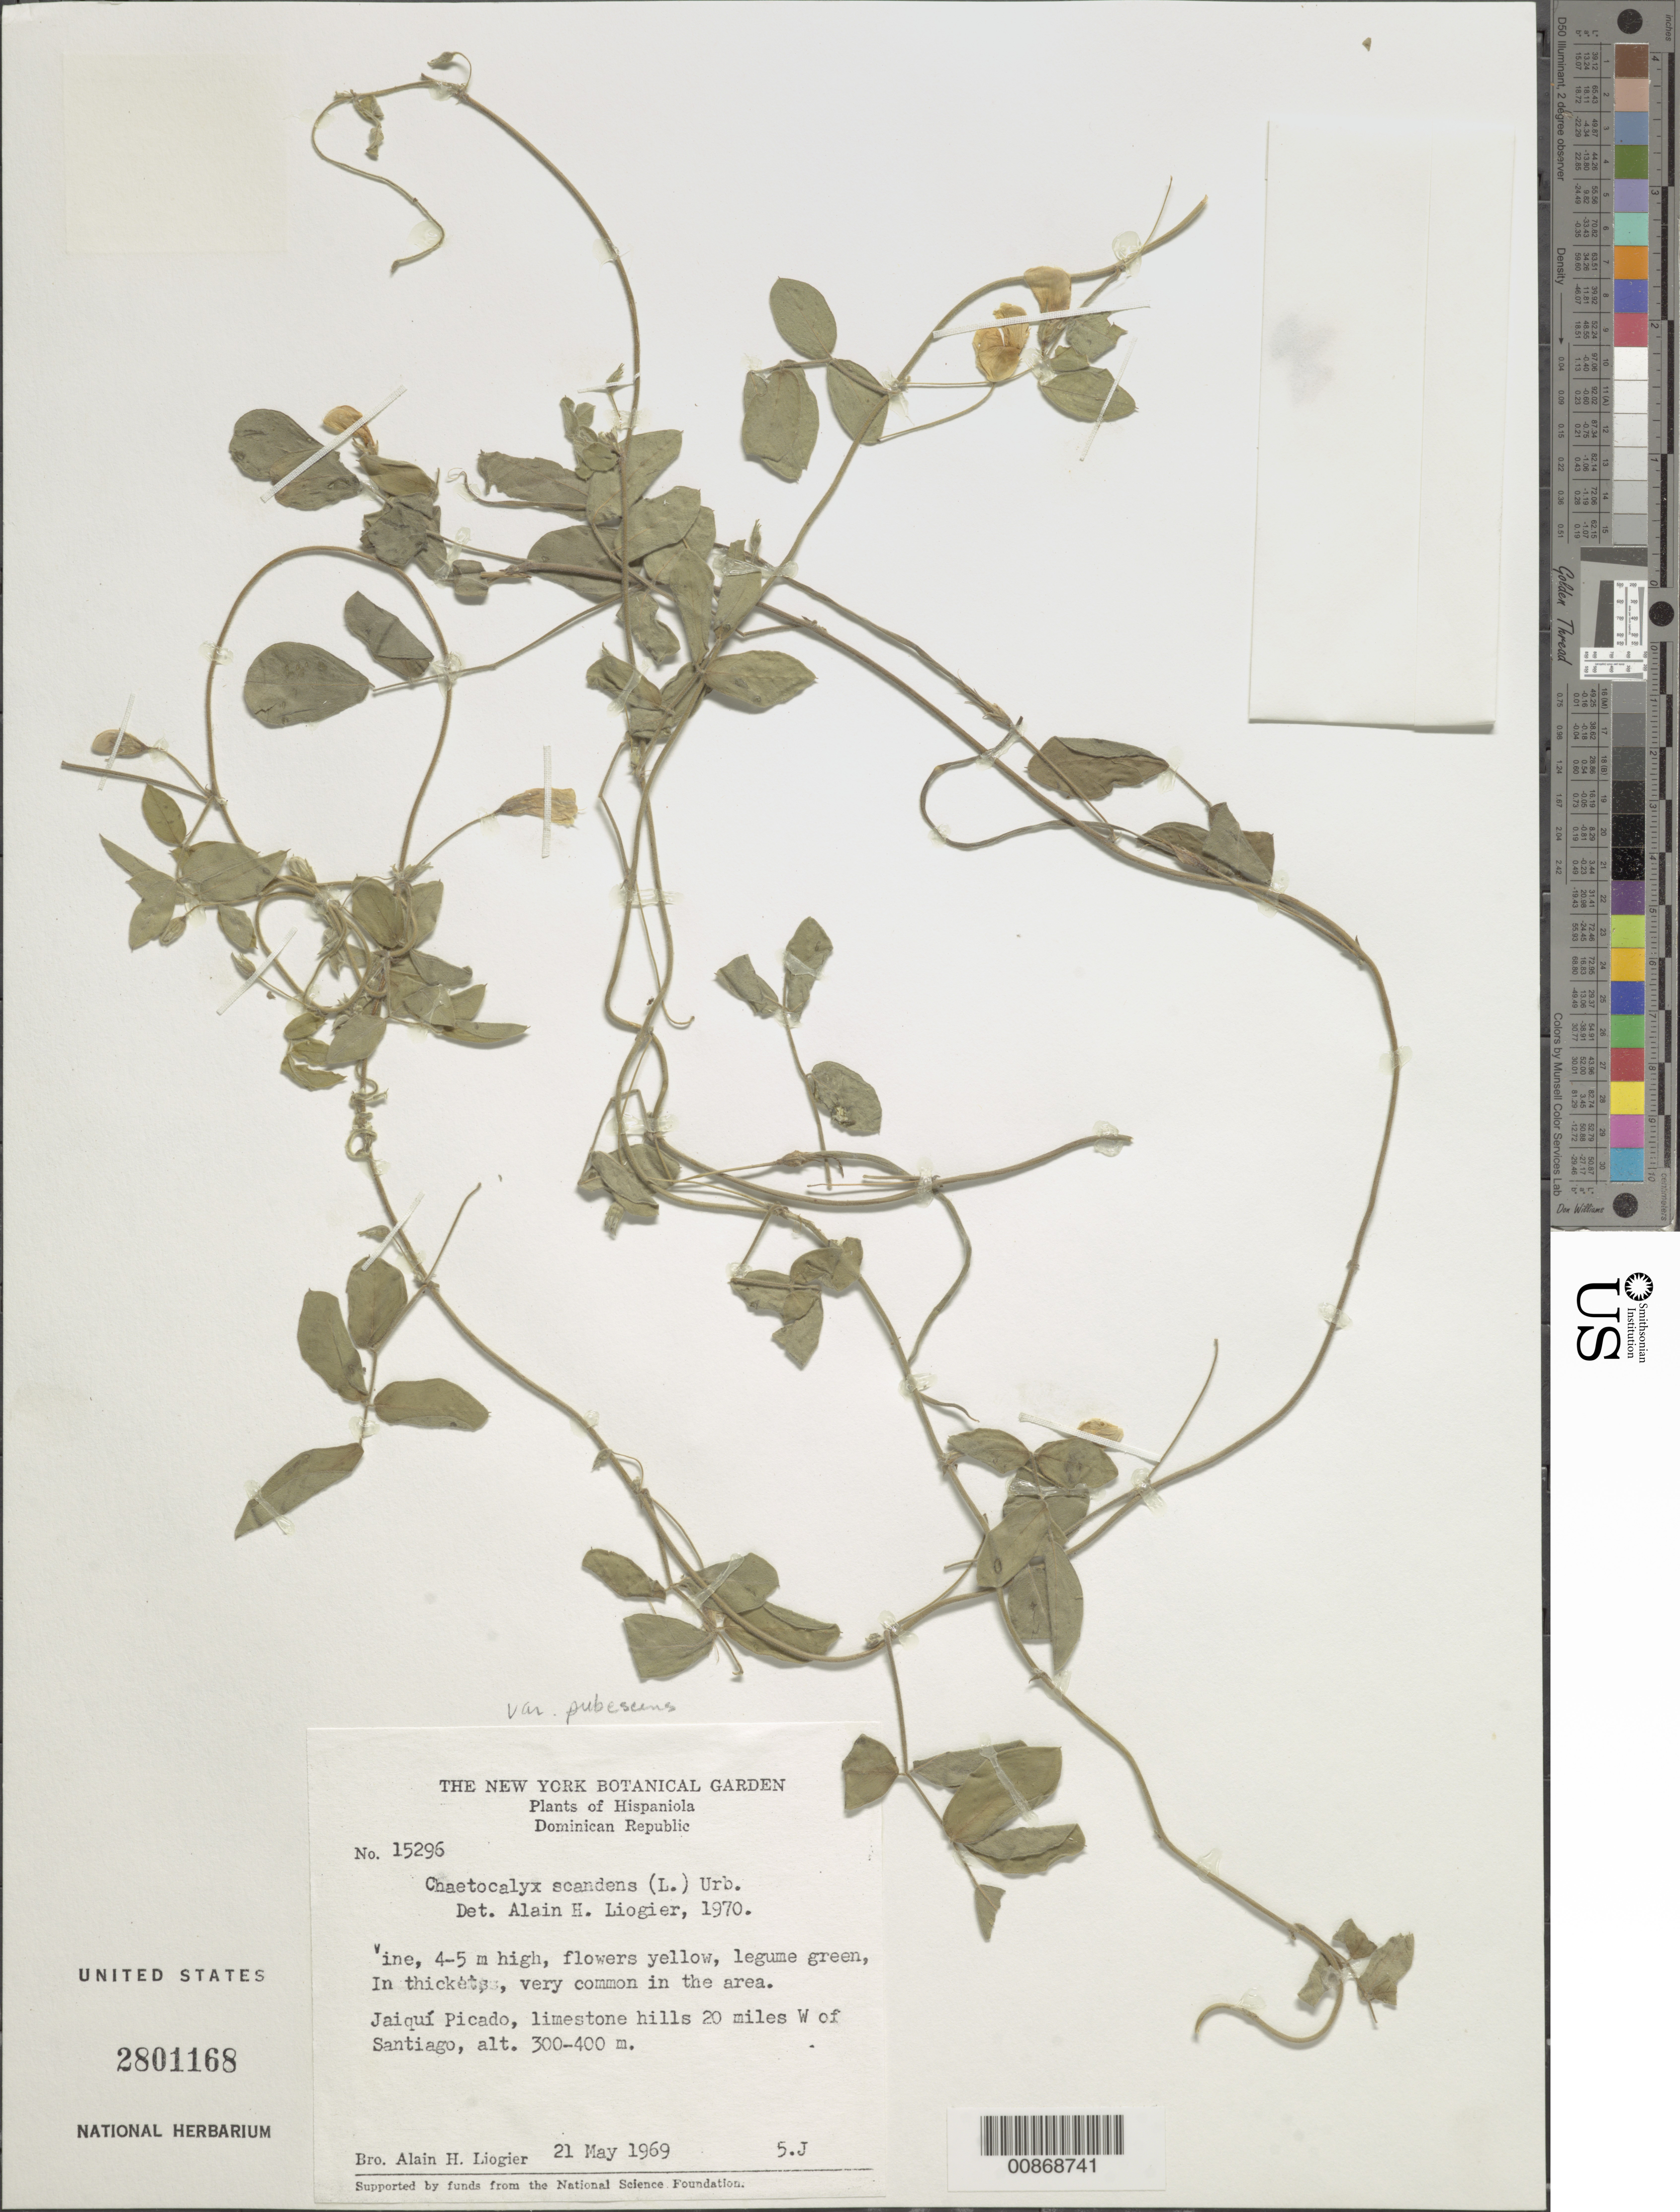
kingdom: Plantae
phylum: Tracheophyta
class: Magnoliopsida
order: Fabales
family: Fabaceae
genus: Chaetocalyx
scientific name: Chaetocalyx scandens var. pubescens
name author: (DC.) Rudd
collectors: A. H. Liogier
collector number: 15296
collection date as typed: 21 May 1969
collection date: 1969-05-21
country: Dominican Republic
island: Hispaniola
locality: Jaiquí Picado, limestone hills 20 miles W of Santiago.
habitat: In thickets.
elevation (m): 300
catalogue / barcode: US 2801168